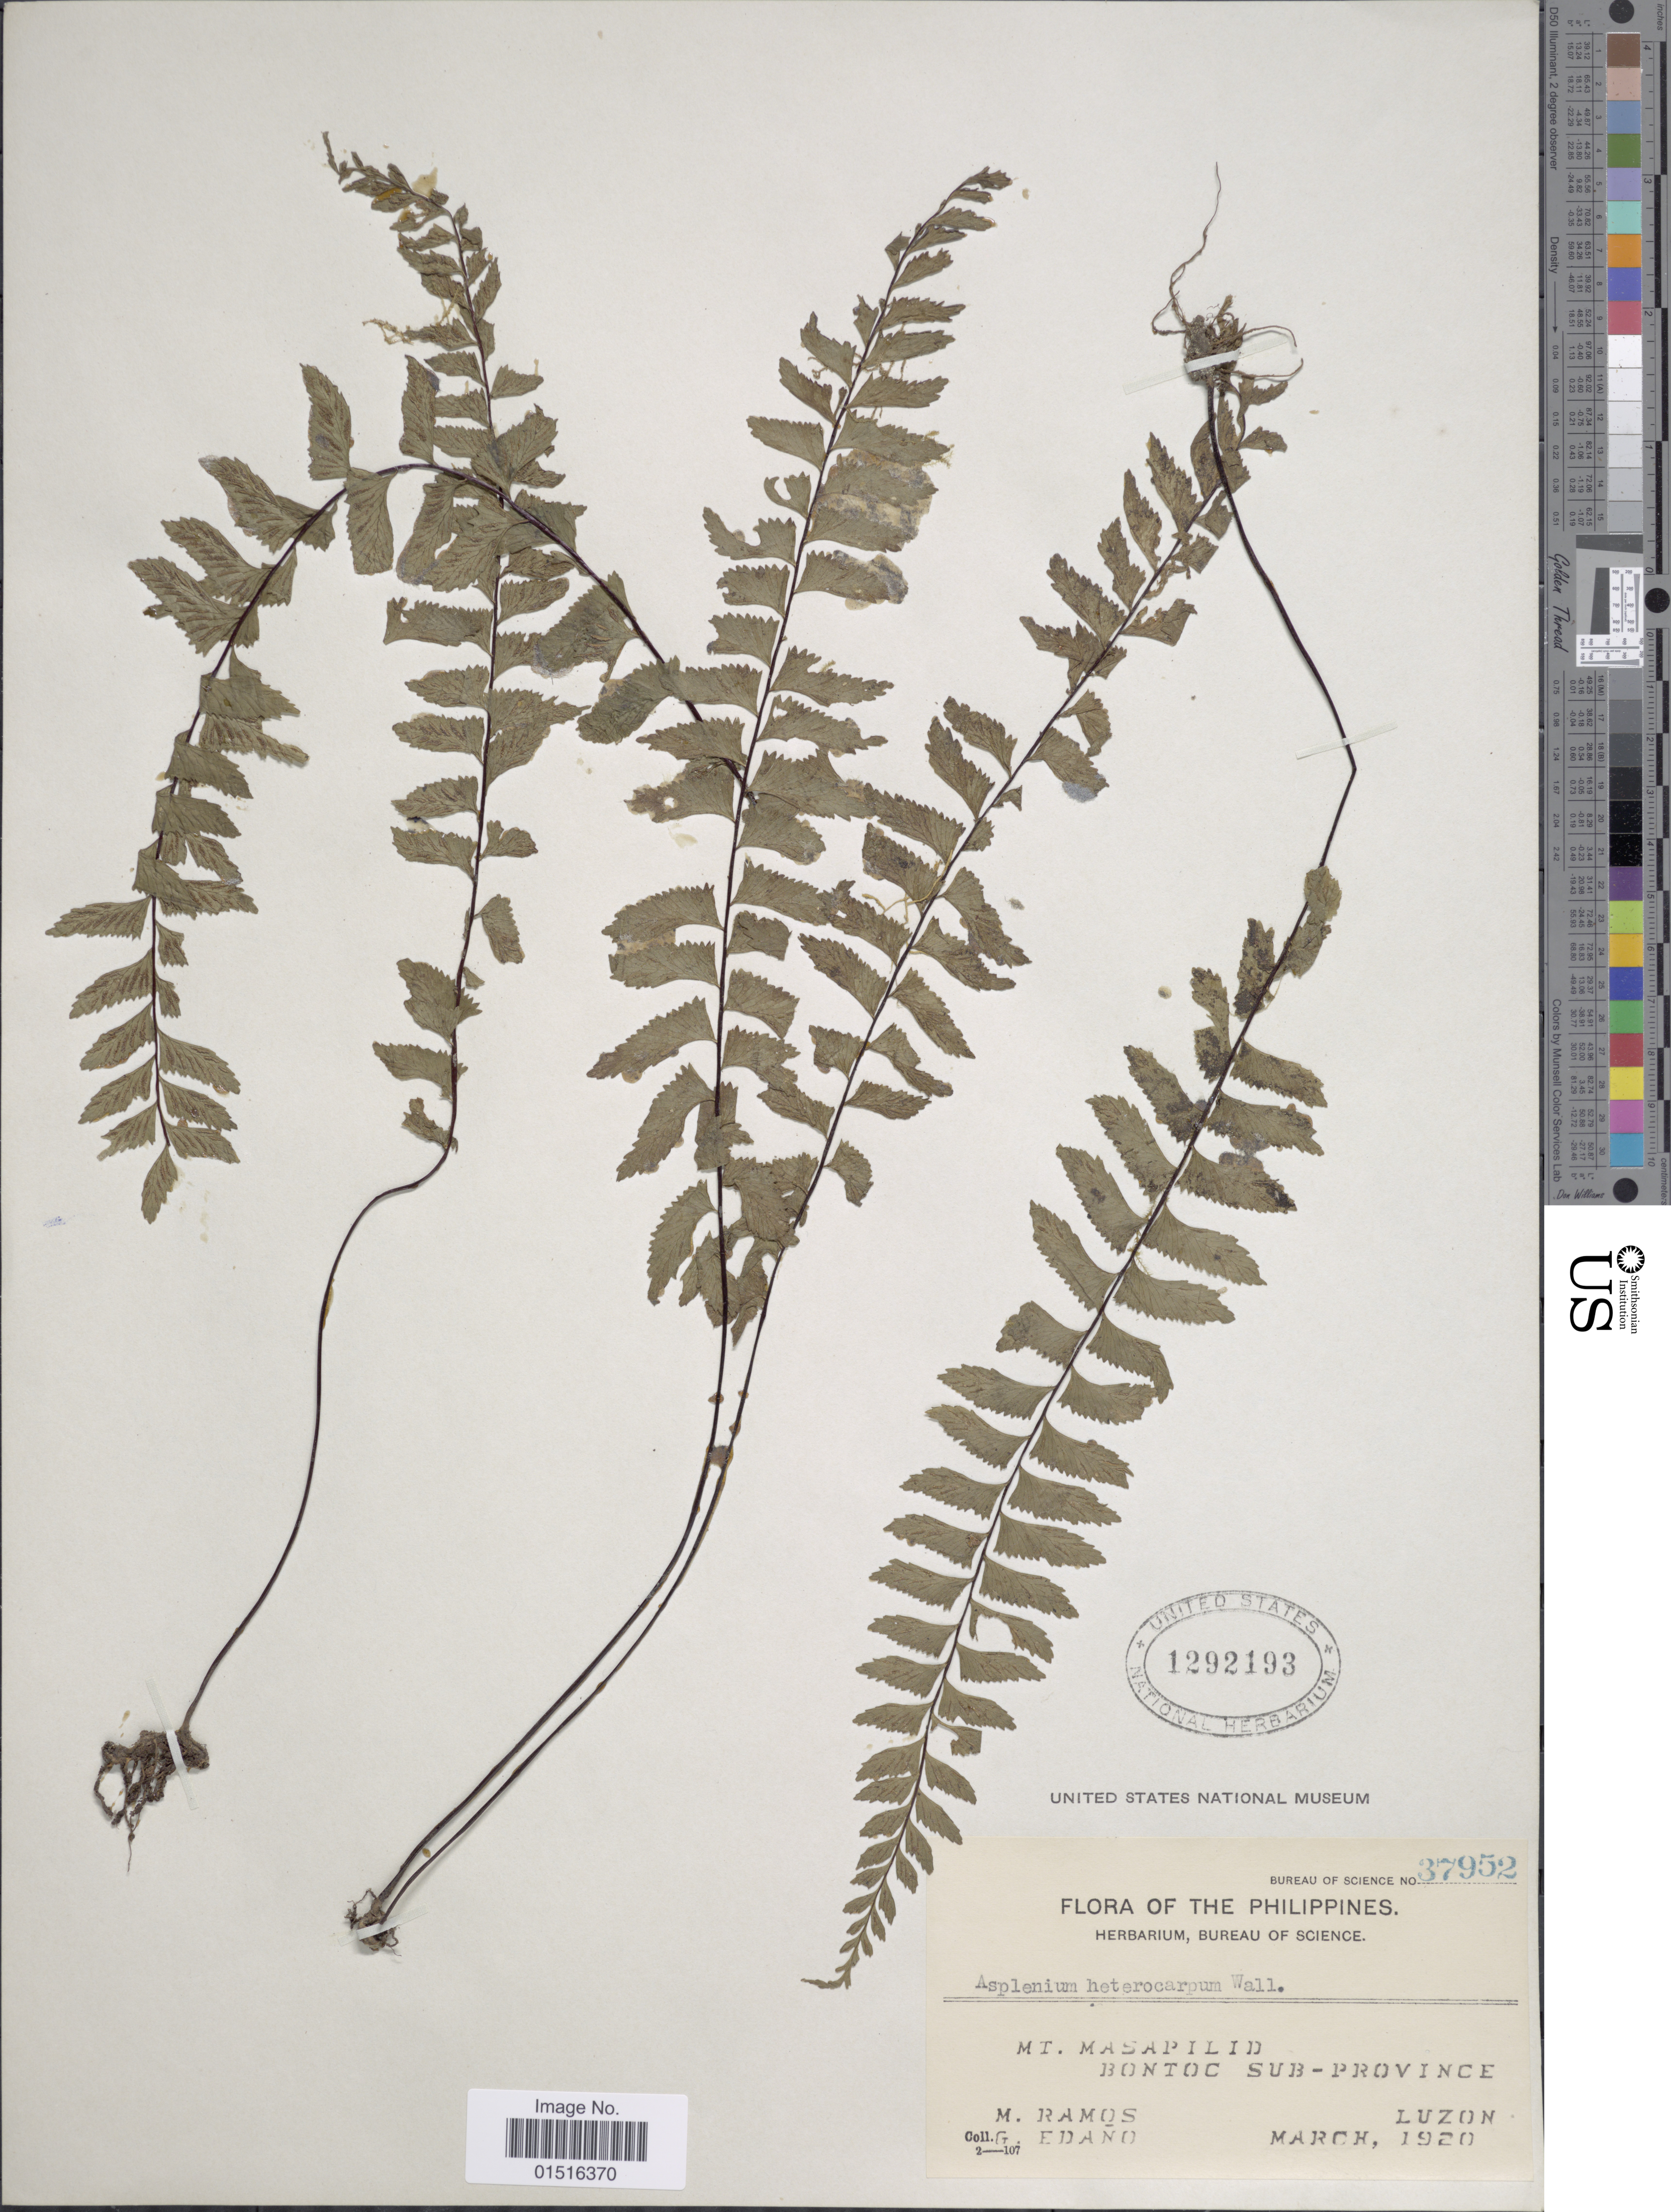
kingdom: Plantae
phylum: Tracheophyta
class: Polypodiopsida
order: Polypodiales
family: Aspleniaceae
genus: Asplenium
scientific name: Asplenium heterocarpum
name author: Wall.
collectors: M. Ramos & G. Edaño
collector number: Bureau of Science 37952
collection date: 1920-03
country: Philippines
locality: Mt. Masapilid, Bontoc Sub-province, Luzon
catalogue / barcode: US 1292193